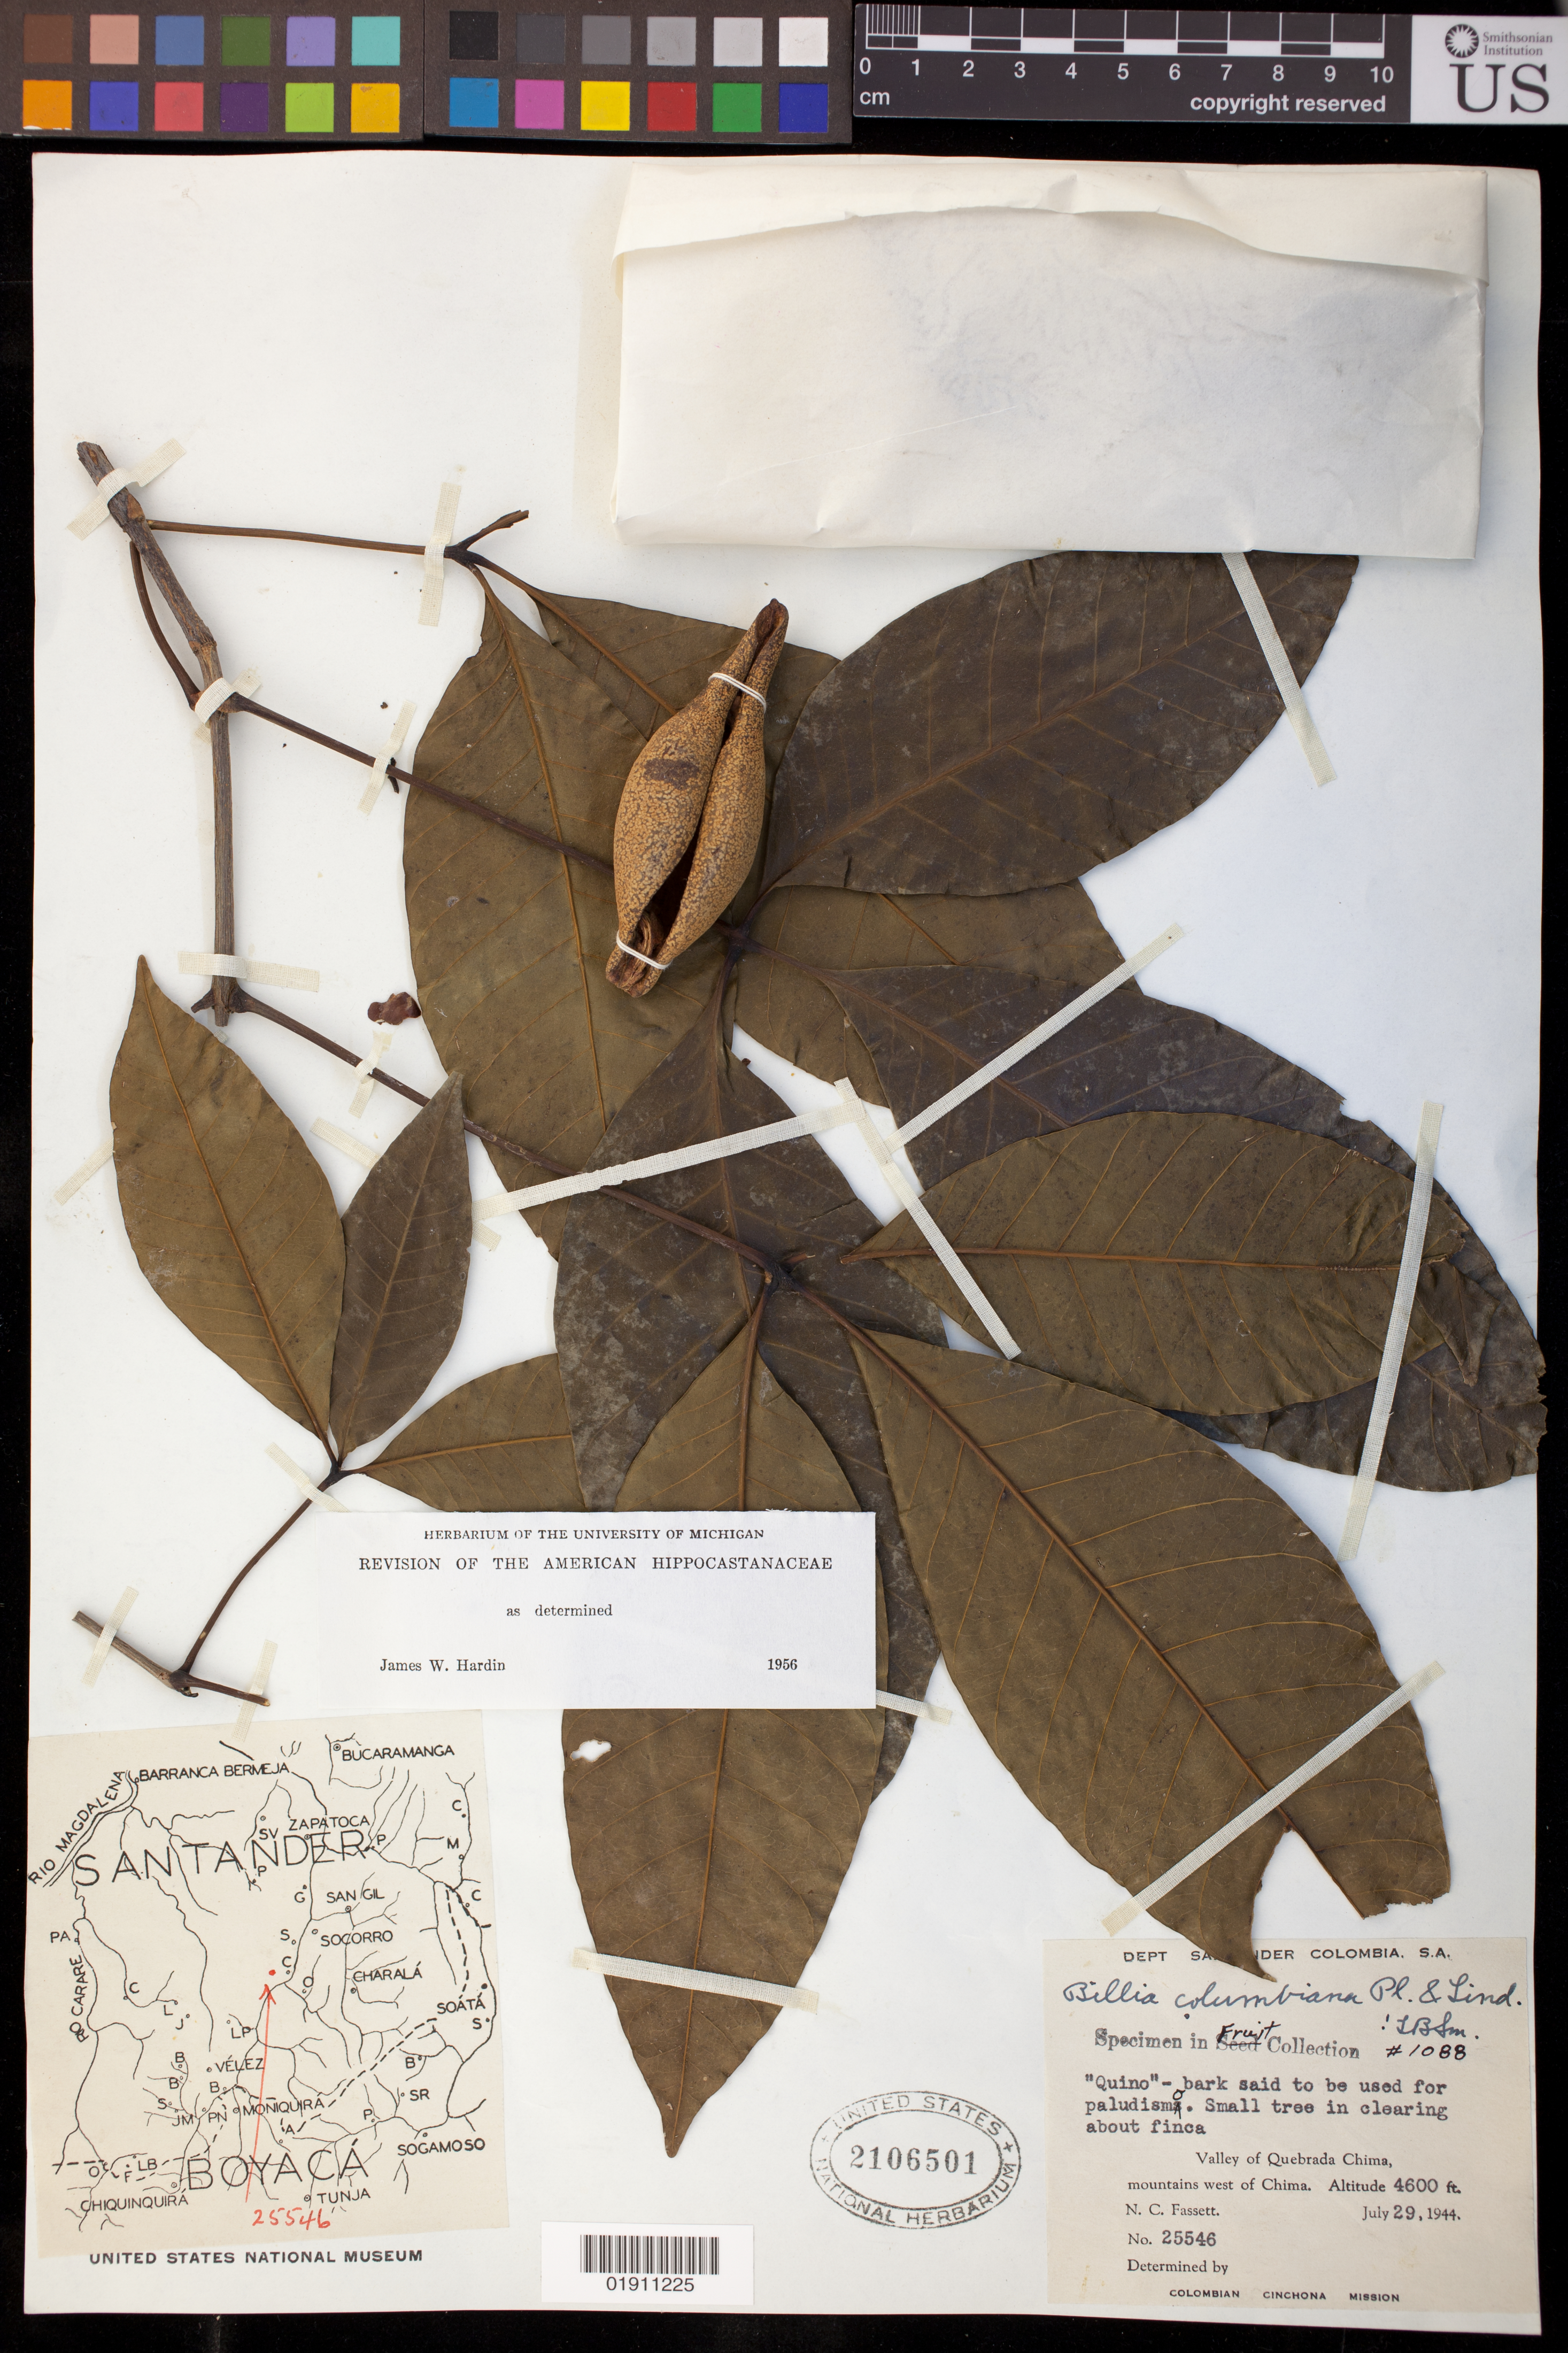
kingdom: Plantae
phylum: Tracheophyta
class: Magnoliopsida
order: Sapindales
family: Sapindaceae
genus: Billia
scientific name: Billia rosea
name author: (Planch. & Linden) C. Ulloa & P.M. Jørg.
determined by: Acevedo-Rodríguez, P., (BOT), Smithsonian Institution - National Museum of Natural History (UNITED STATES)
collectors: N. C. Fassett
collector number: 25546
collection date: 1944-07-29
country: Colombia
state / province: Santander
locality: Valley of Quebrada Chima, mountains west of Chima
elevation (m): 1402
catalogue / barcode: US 2106501